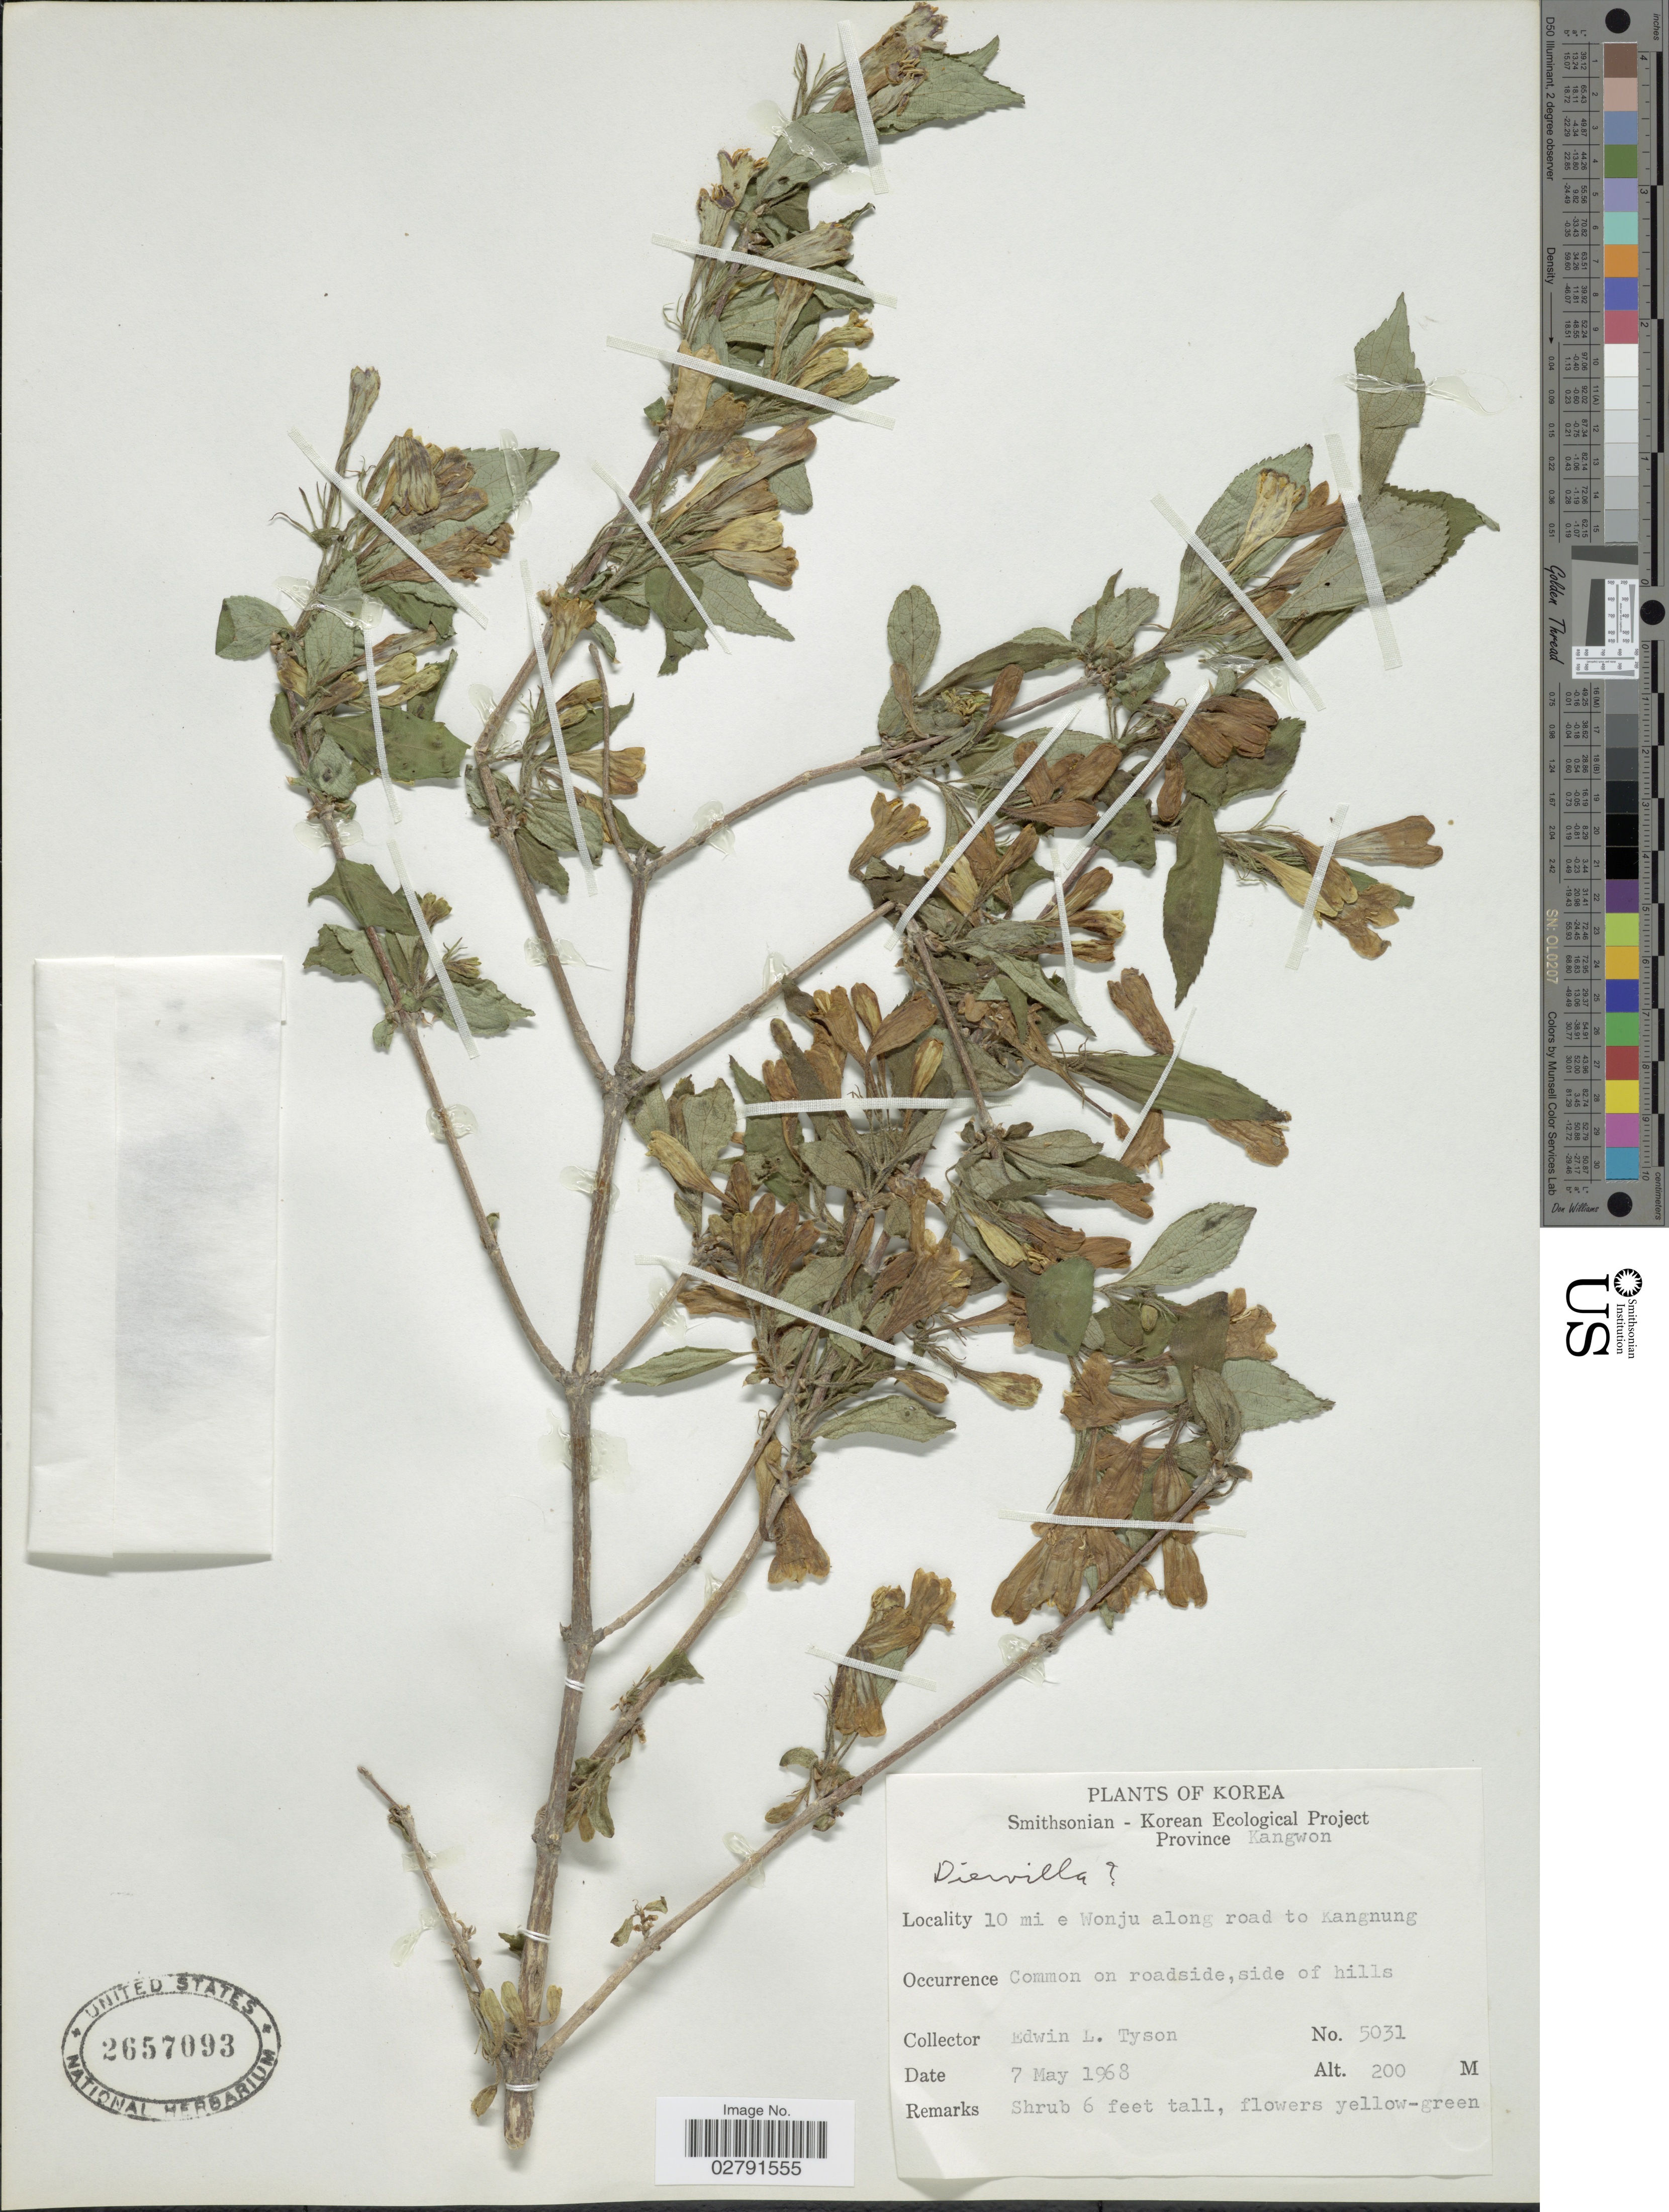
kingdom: Plantae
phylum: Tracheophyta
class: Magnoliopsida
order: Dipsacales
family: Caprifoliaceae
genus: Diervilla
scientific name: Diervilla sp.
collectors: E. L. Tyson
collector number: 5031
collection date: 1968-05-07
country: North Korea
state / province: Kangwon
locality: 10 mi e Wonju along road to Kangnung.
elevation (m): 200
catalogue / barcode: US 2657093